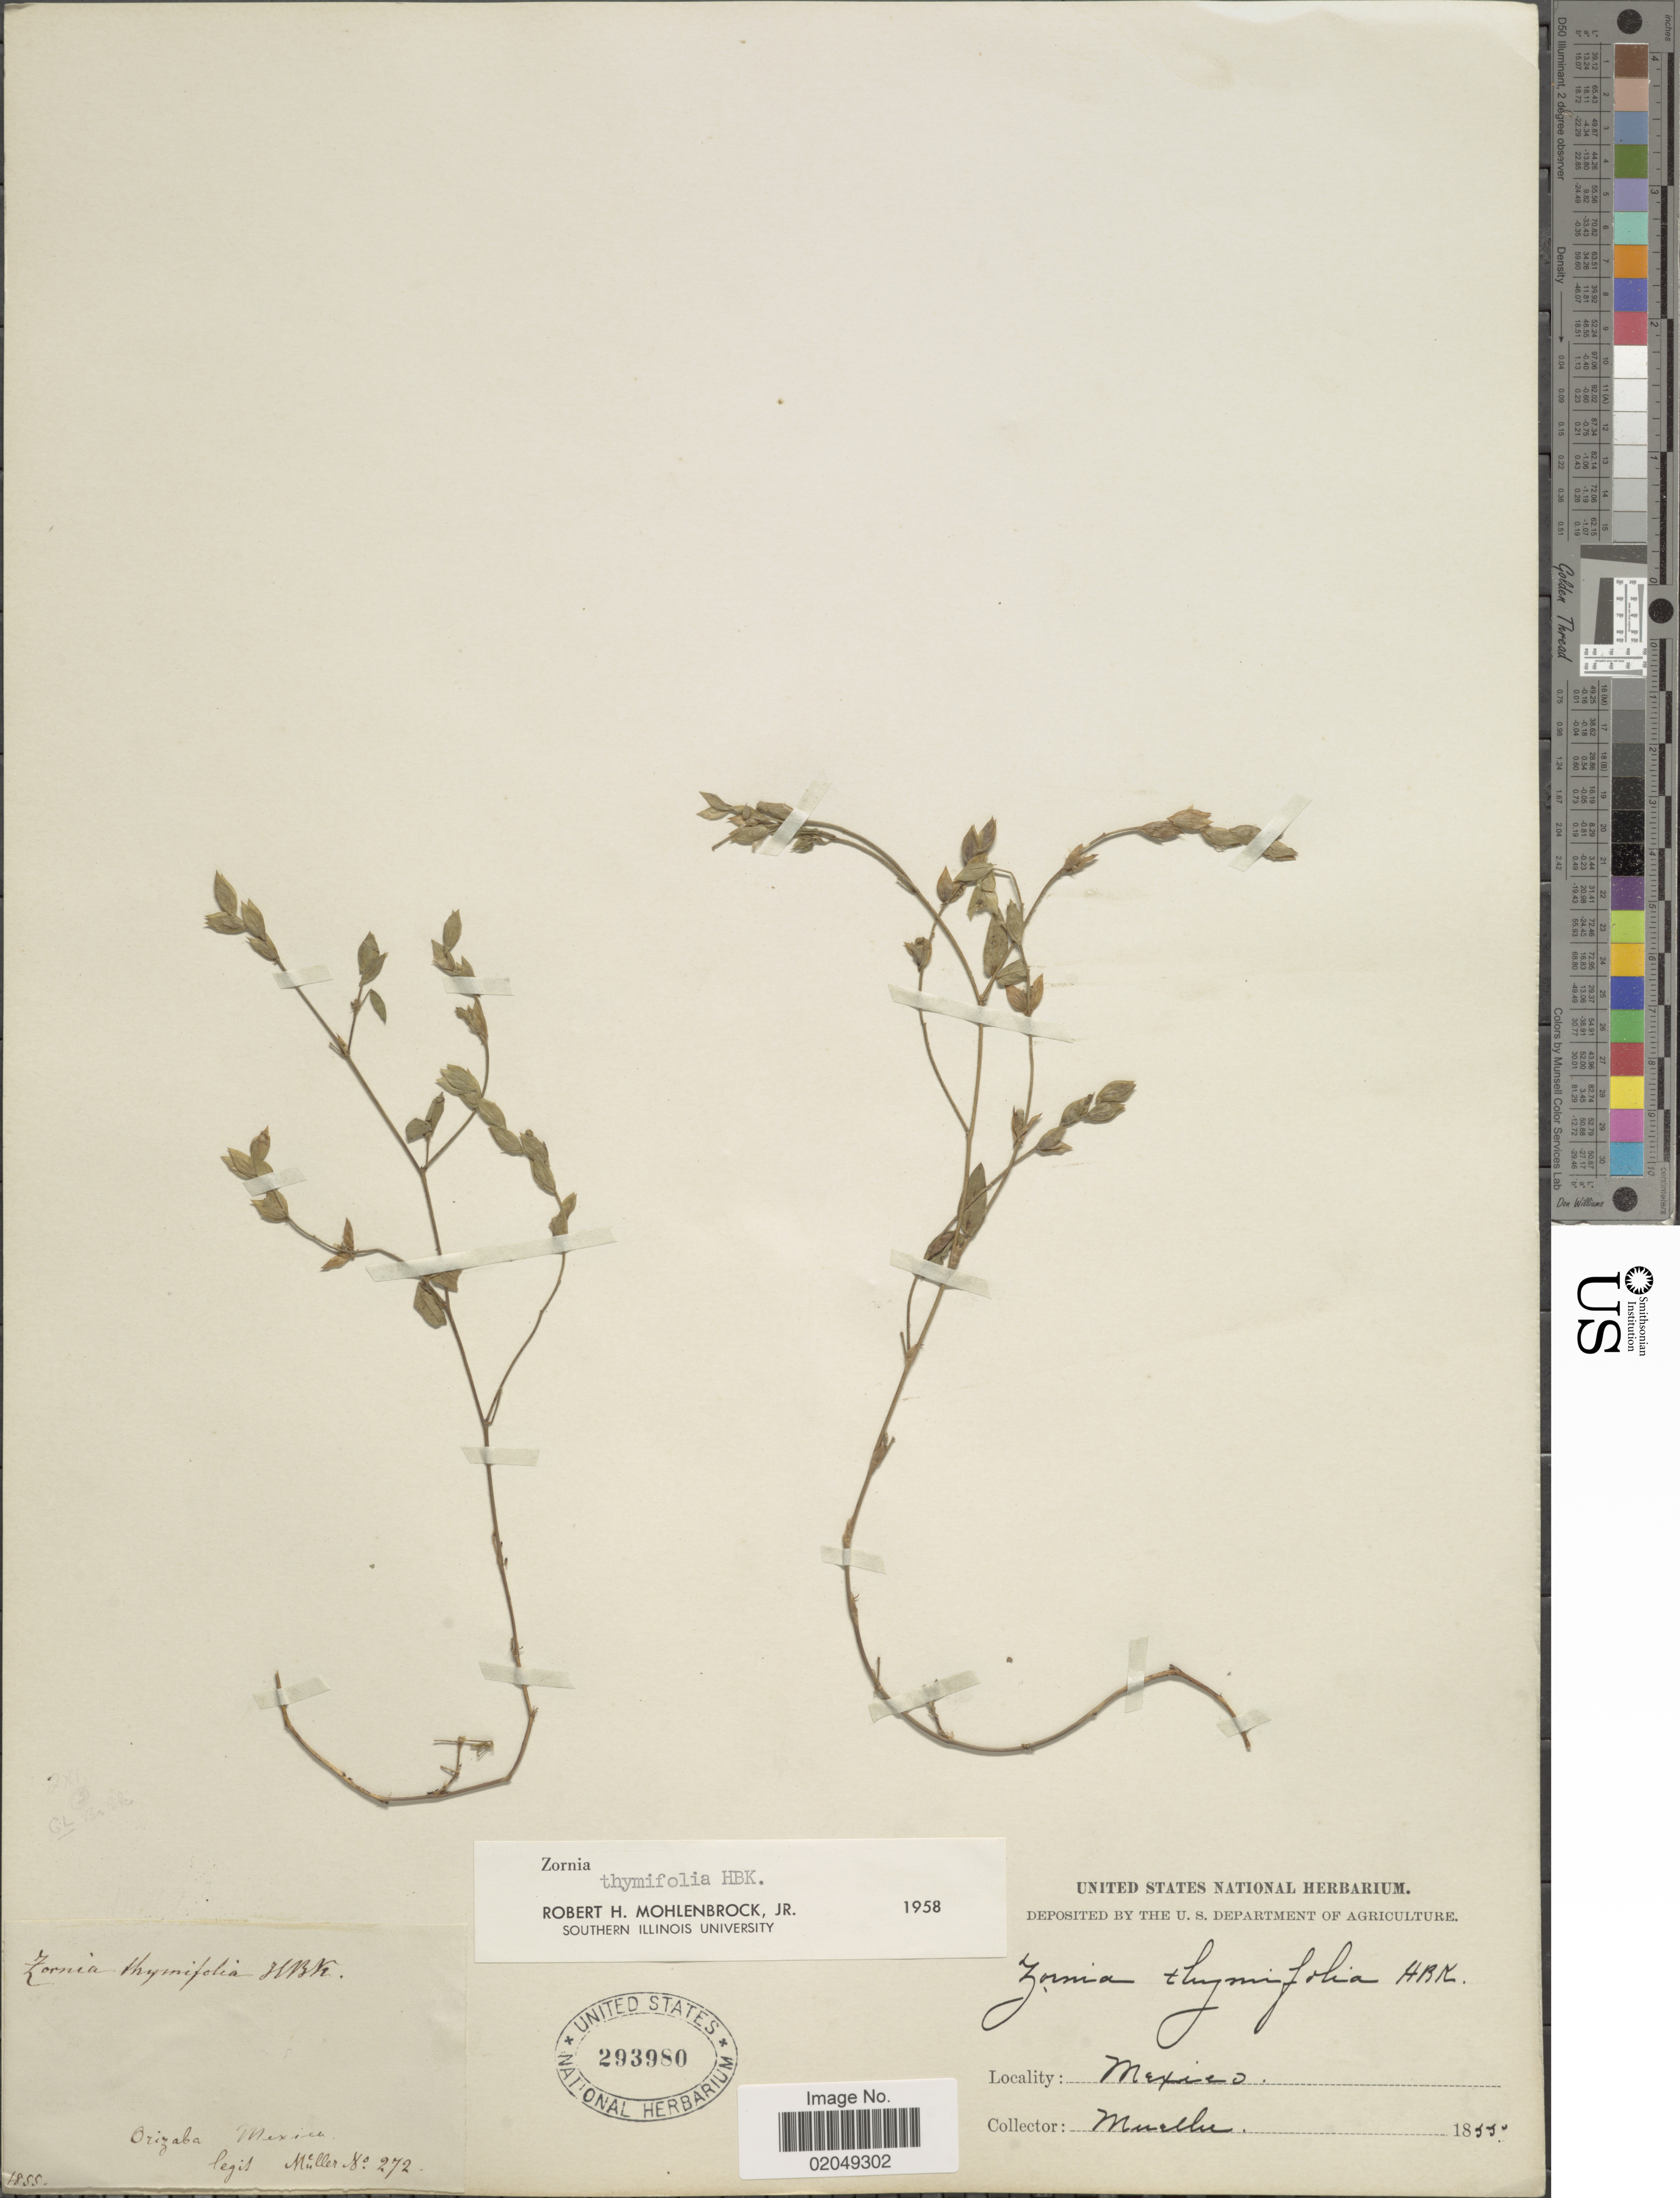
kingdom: Plantae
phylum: Tracheophyta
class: Magnoliopsida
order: Fabales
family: Fabaceae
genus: Zornia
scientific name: Zornia thymifolia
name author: Kunth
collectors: -. Mueller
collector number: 272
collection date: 1855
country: Mexico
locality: Orizaba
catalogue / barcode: US 293980